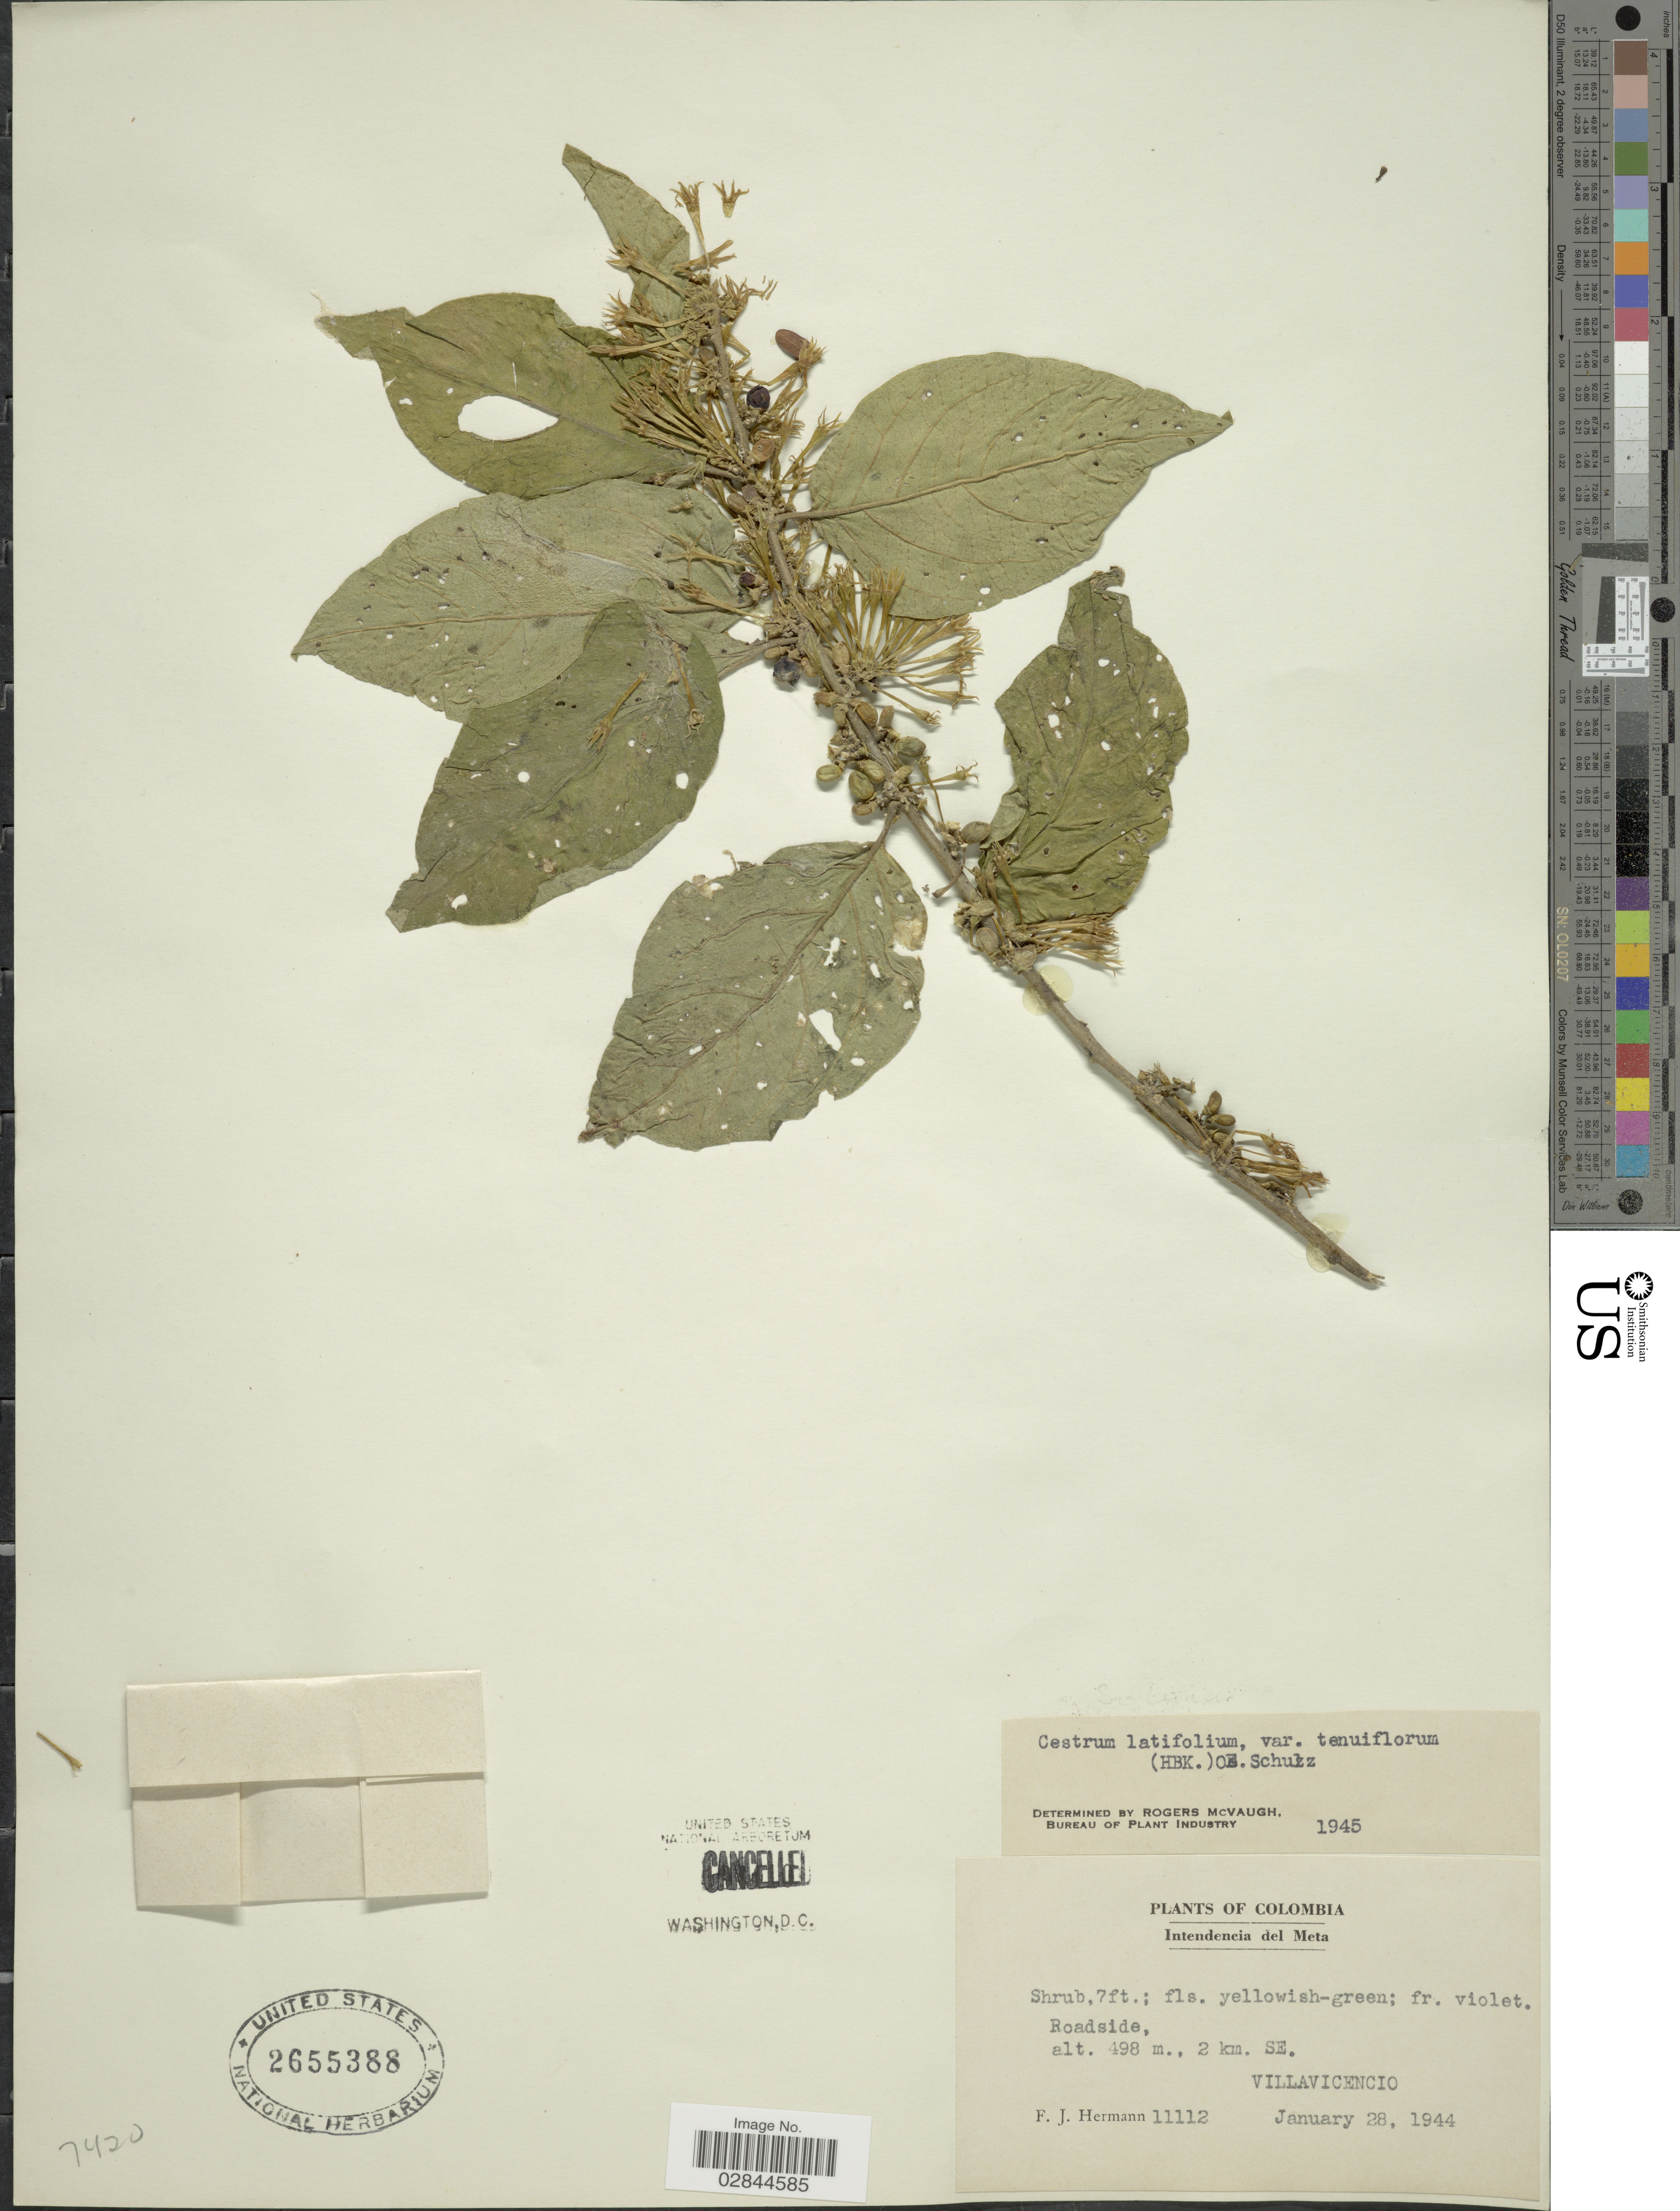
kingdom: Plantae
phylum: Tracheophyta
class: Magnoliopsida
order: Solanales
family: Solanaceae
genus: Cestrum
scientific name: Cestrum latifolium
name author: Lam.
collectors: F. J. Hermann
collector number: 11112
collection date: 1944-01-28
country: Colombia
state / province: Meta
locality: Intendencia del Meta. Roadside, 2 km. SE. Villavicencio.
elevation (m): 498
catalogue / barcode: US 2655388